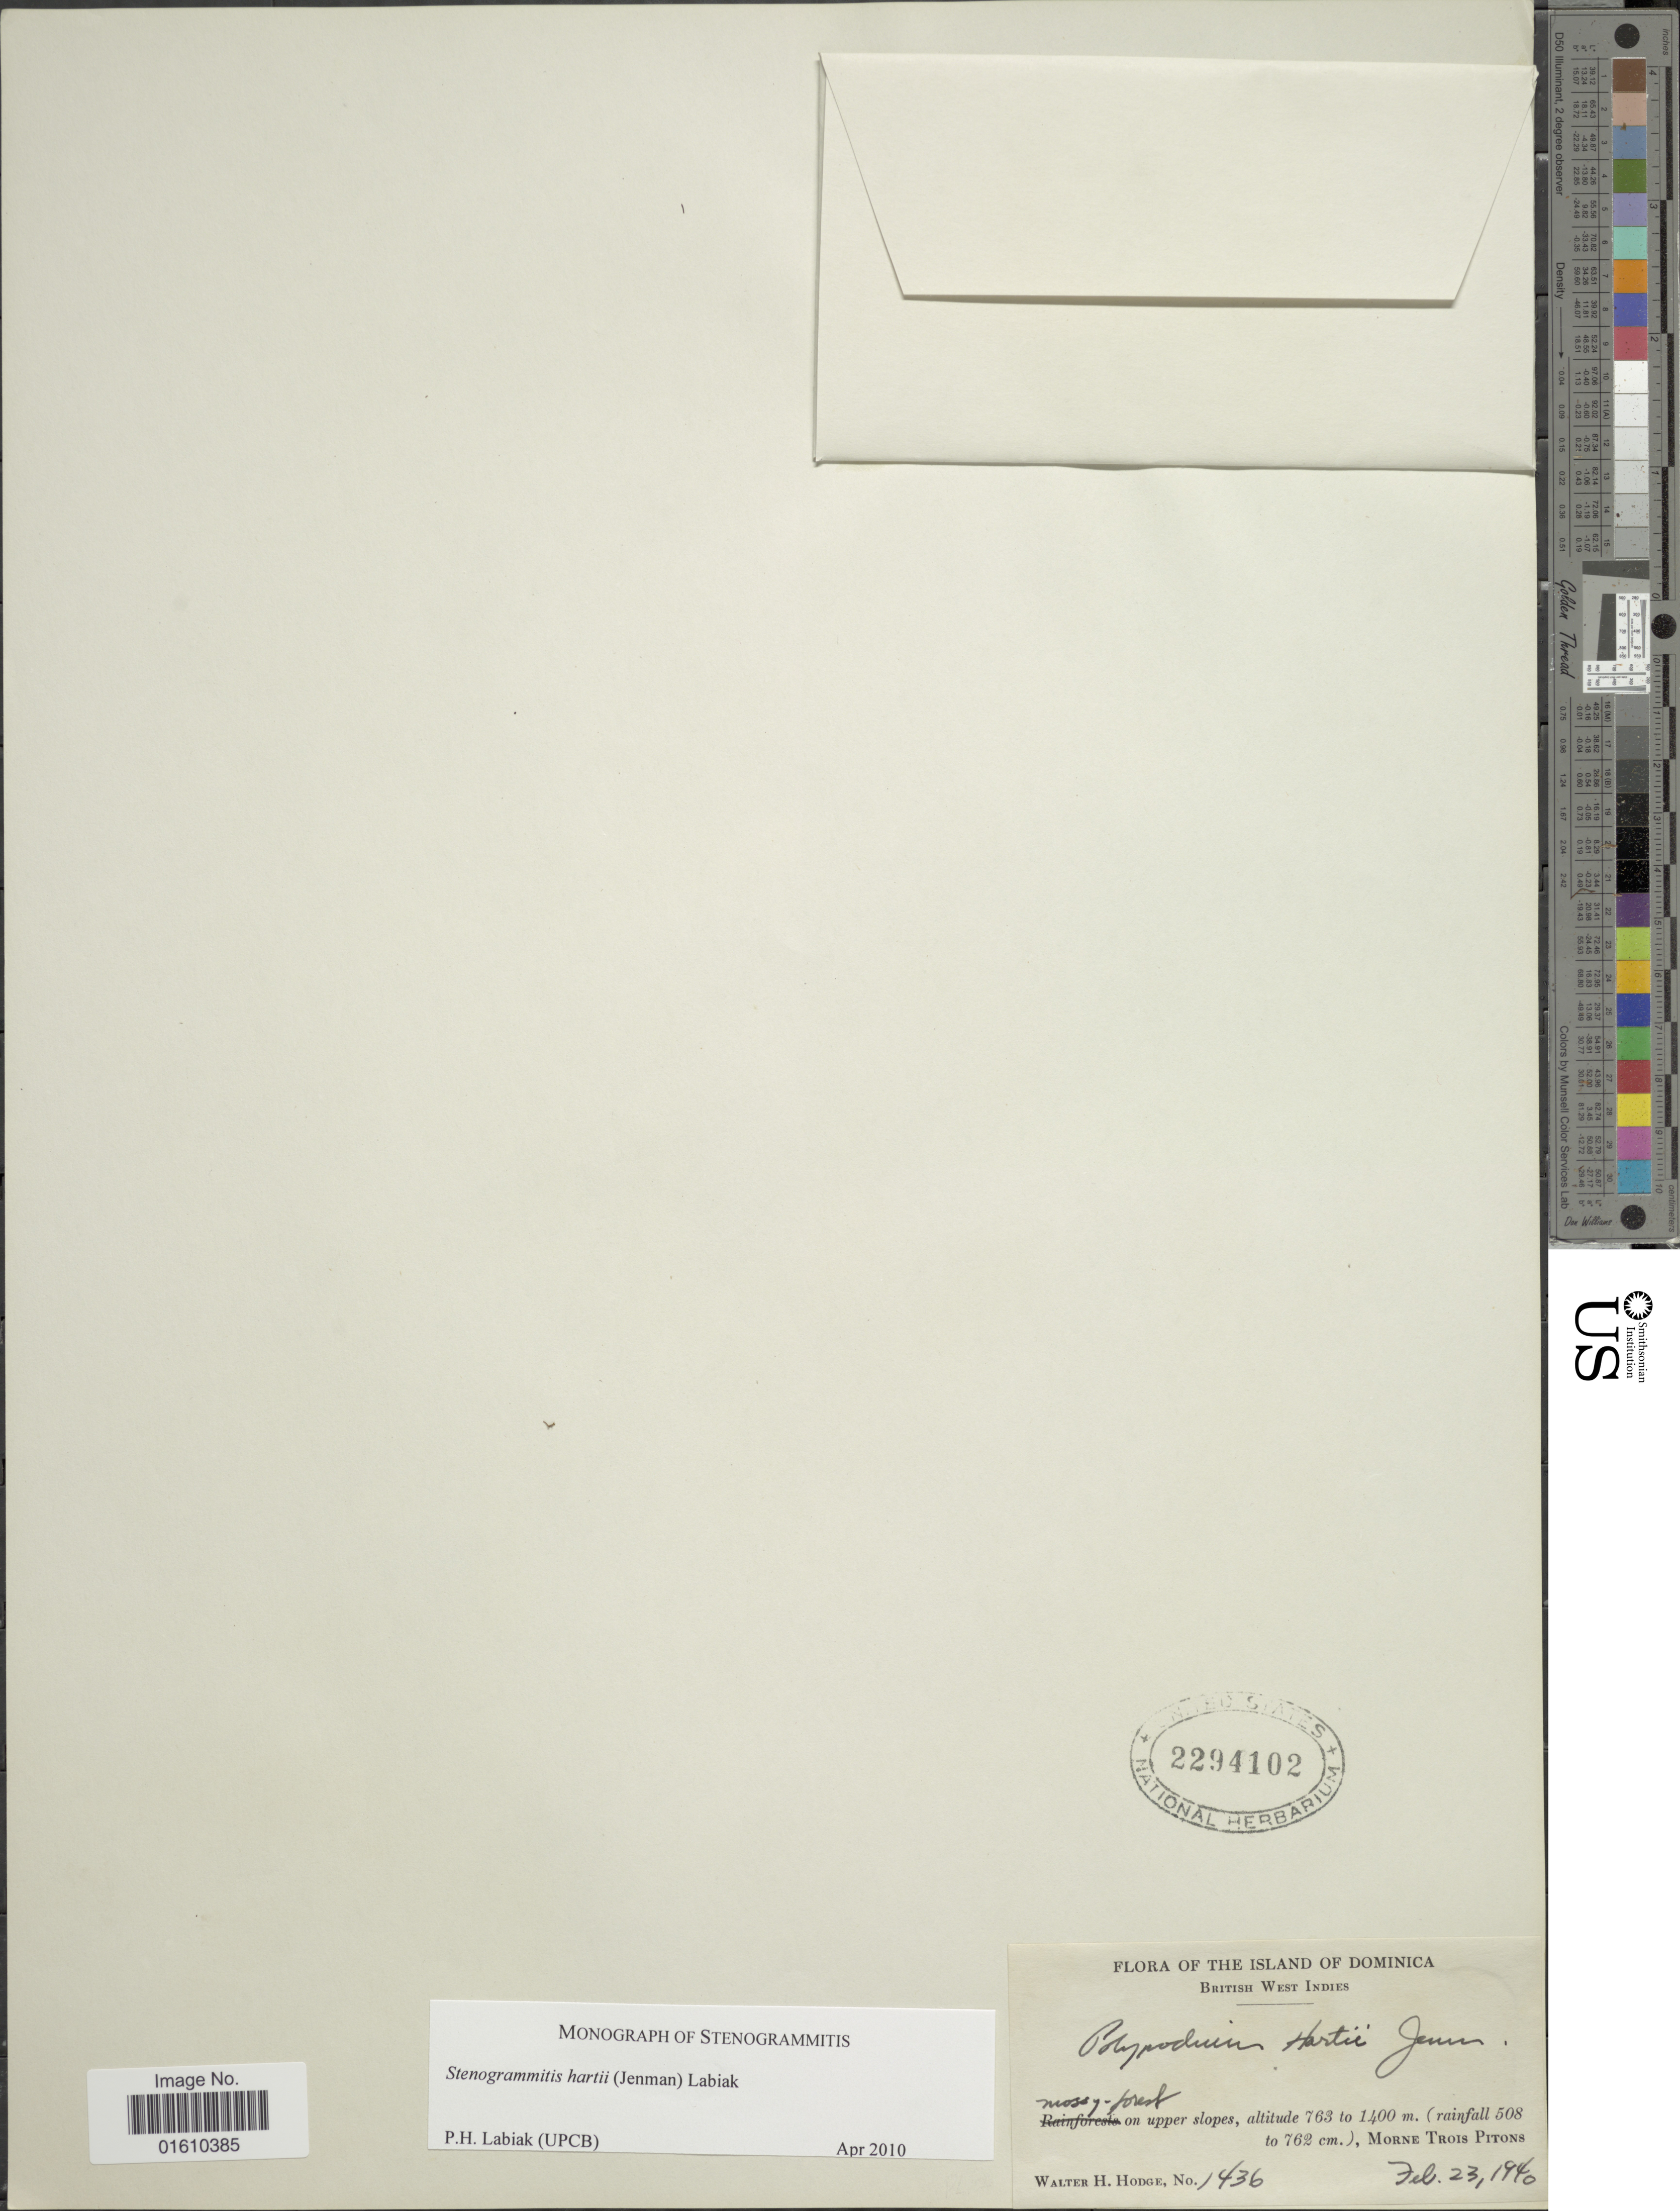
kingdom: Plantae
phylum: Tracheophyta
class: Polypodiopsida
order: Polypodiales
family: Polypodiaceae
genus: Stenogrammitis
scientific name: Stenogrammitis hartii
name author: (Jenman) Labiak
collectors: W. Hodge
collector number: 1436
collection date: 1940-02-23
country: Dominica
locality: The Island of Dominica, British West Indies, mossy-forest on upper slopes, Morne Trois Pitons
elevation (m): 763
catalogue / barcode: US 2294102